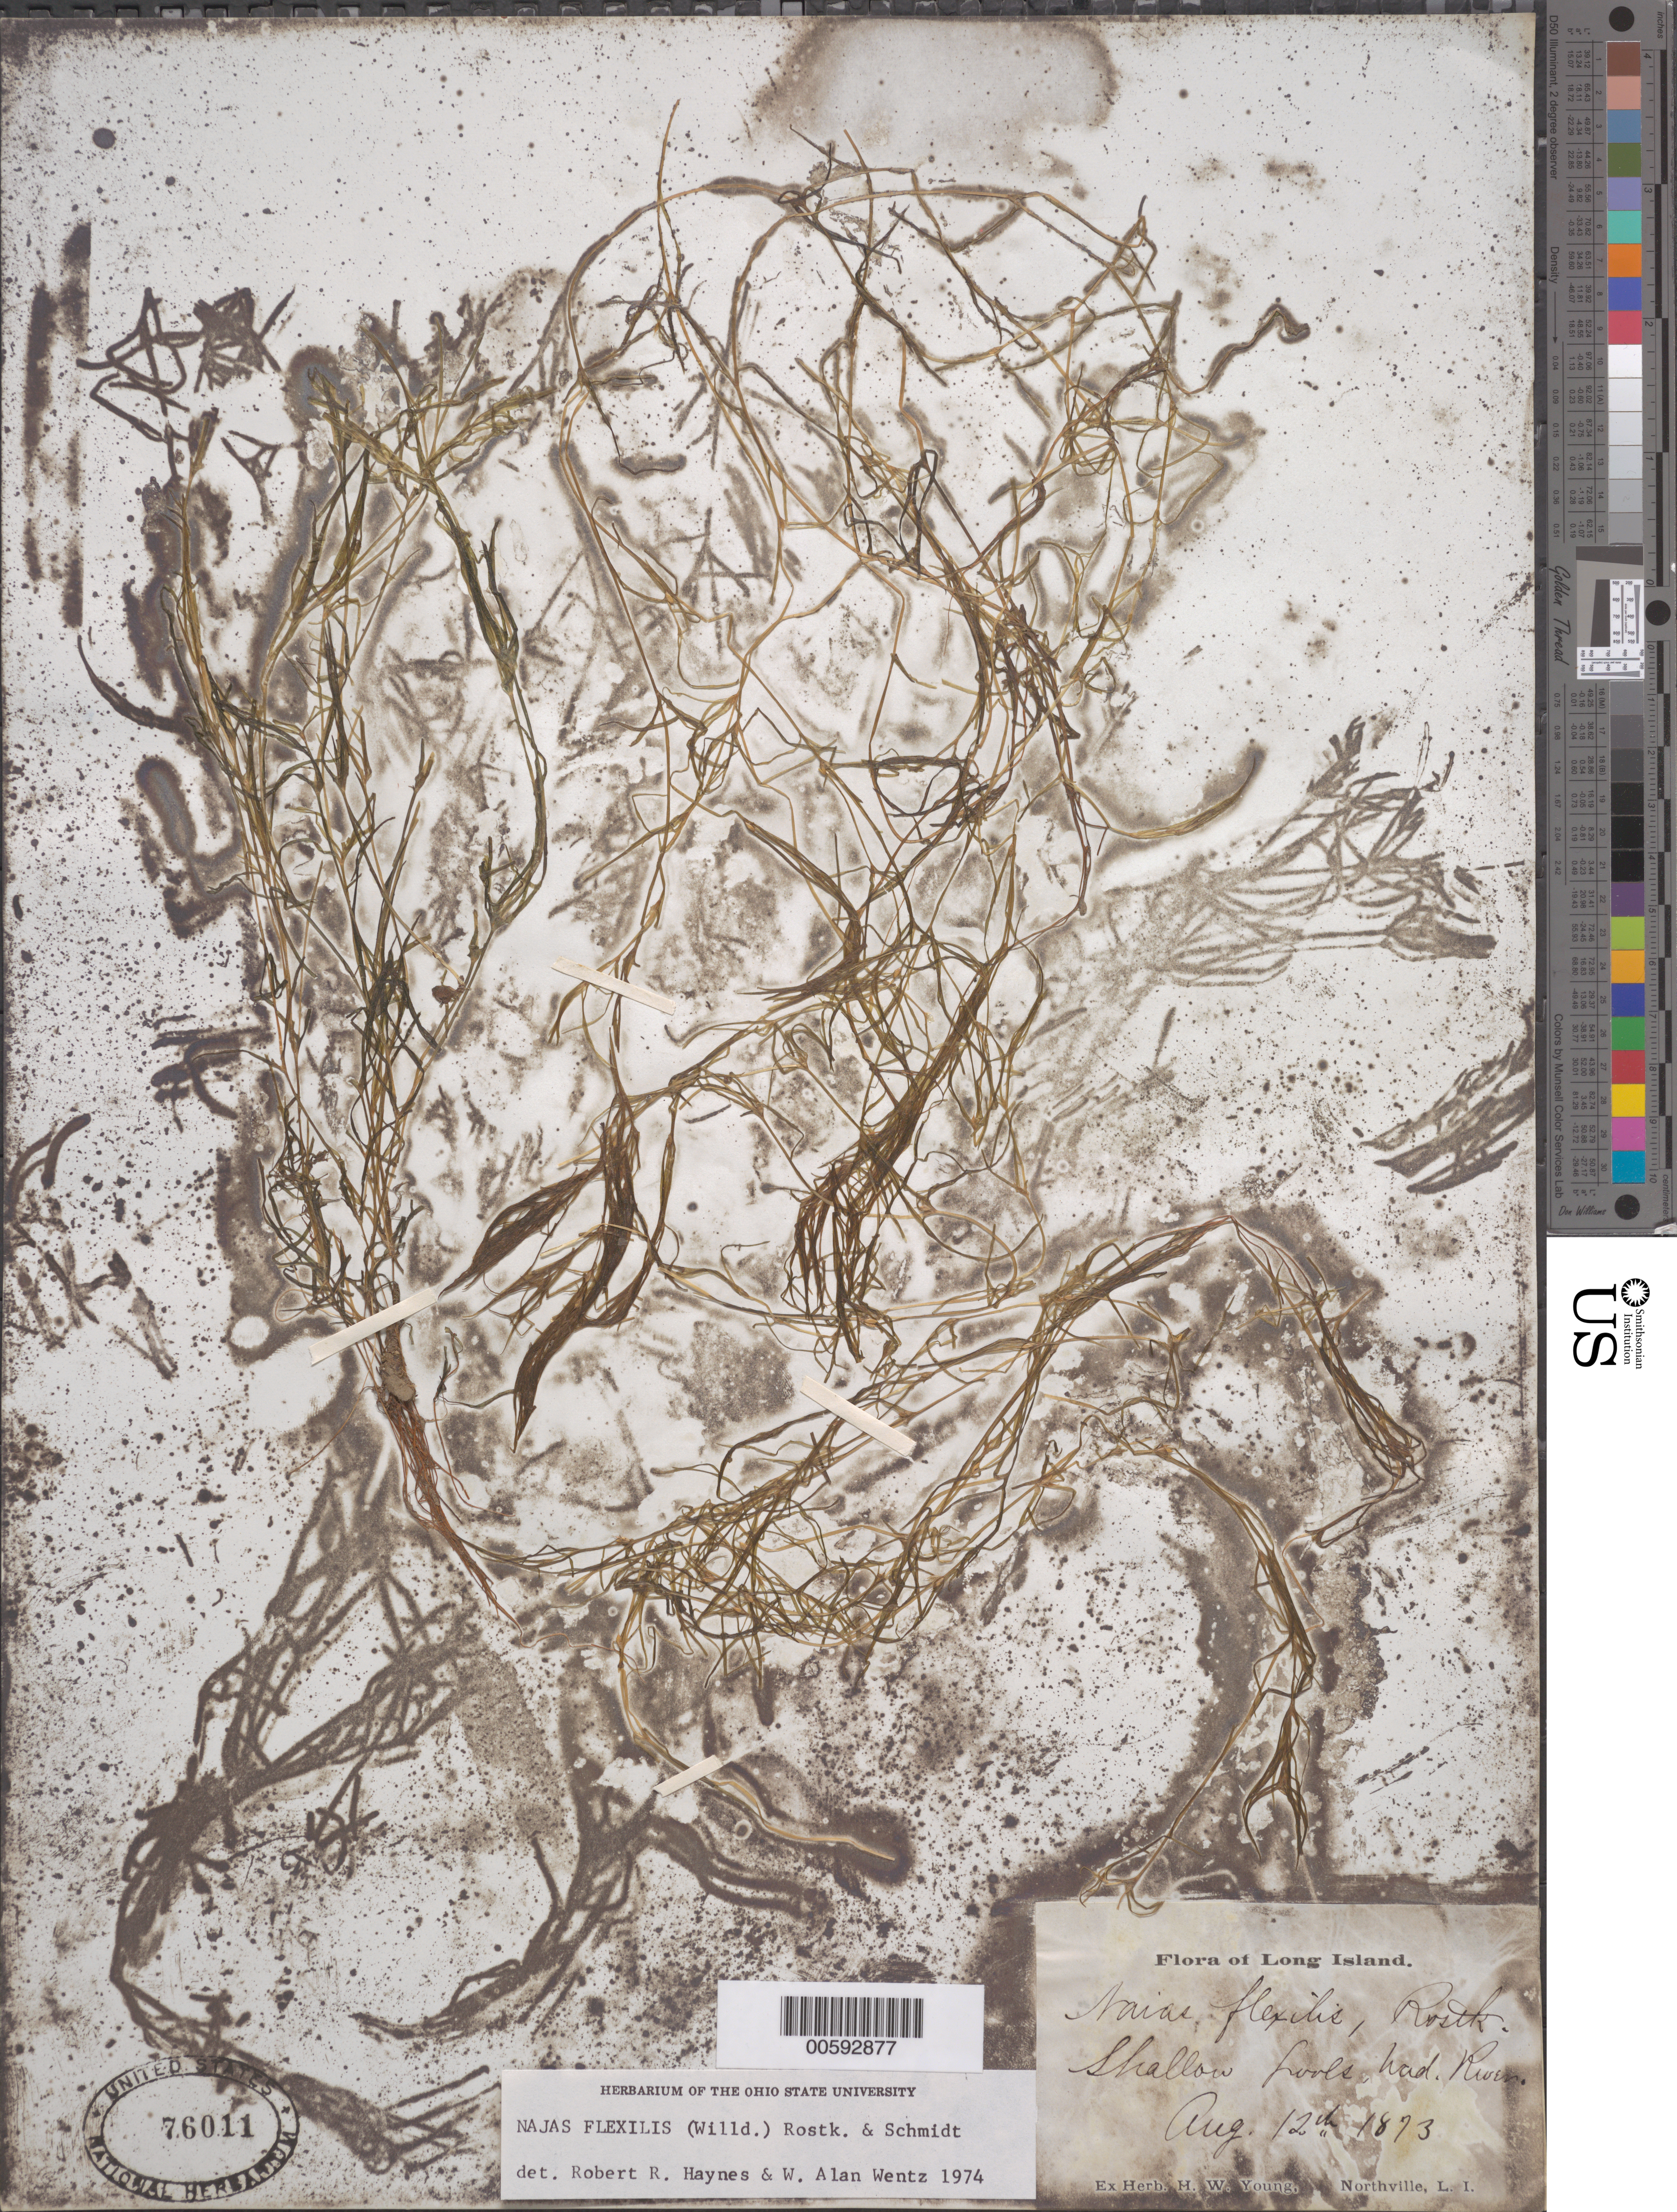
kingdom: Plantae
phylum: Tracheophyta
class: Liliopsida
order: Alismatales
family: Hydrocharitaceae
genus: Najas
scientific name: Najas flexilis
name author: (Willd.) Rostk. & Schmidt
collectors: M. Young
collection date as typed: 12 Aug 1873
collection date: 1873-08-12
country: United States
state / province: New York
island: Long Island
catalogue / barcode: US 76011